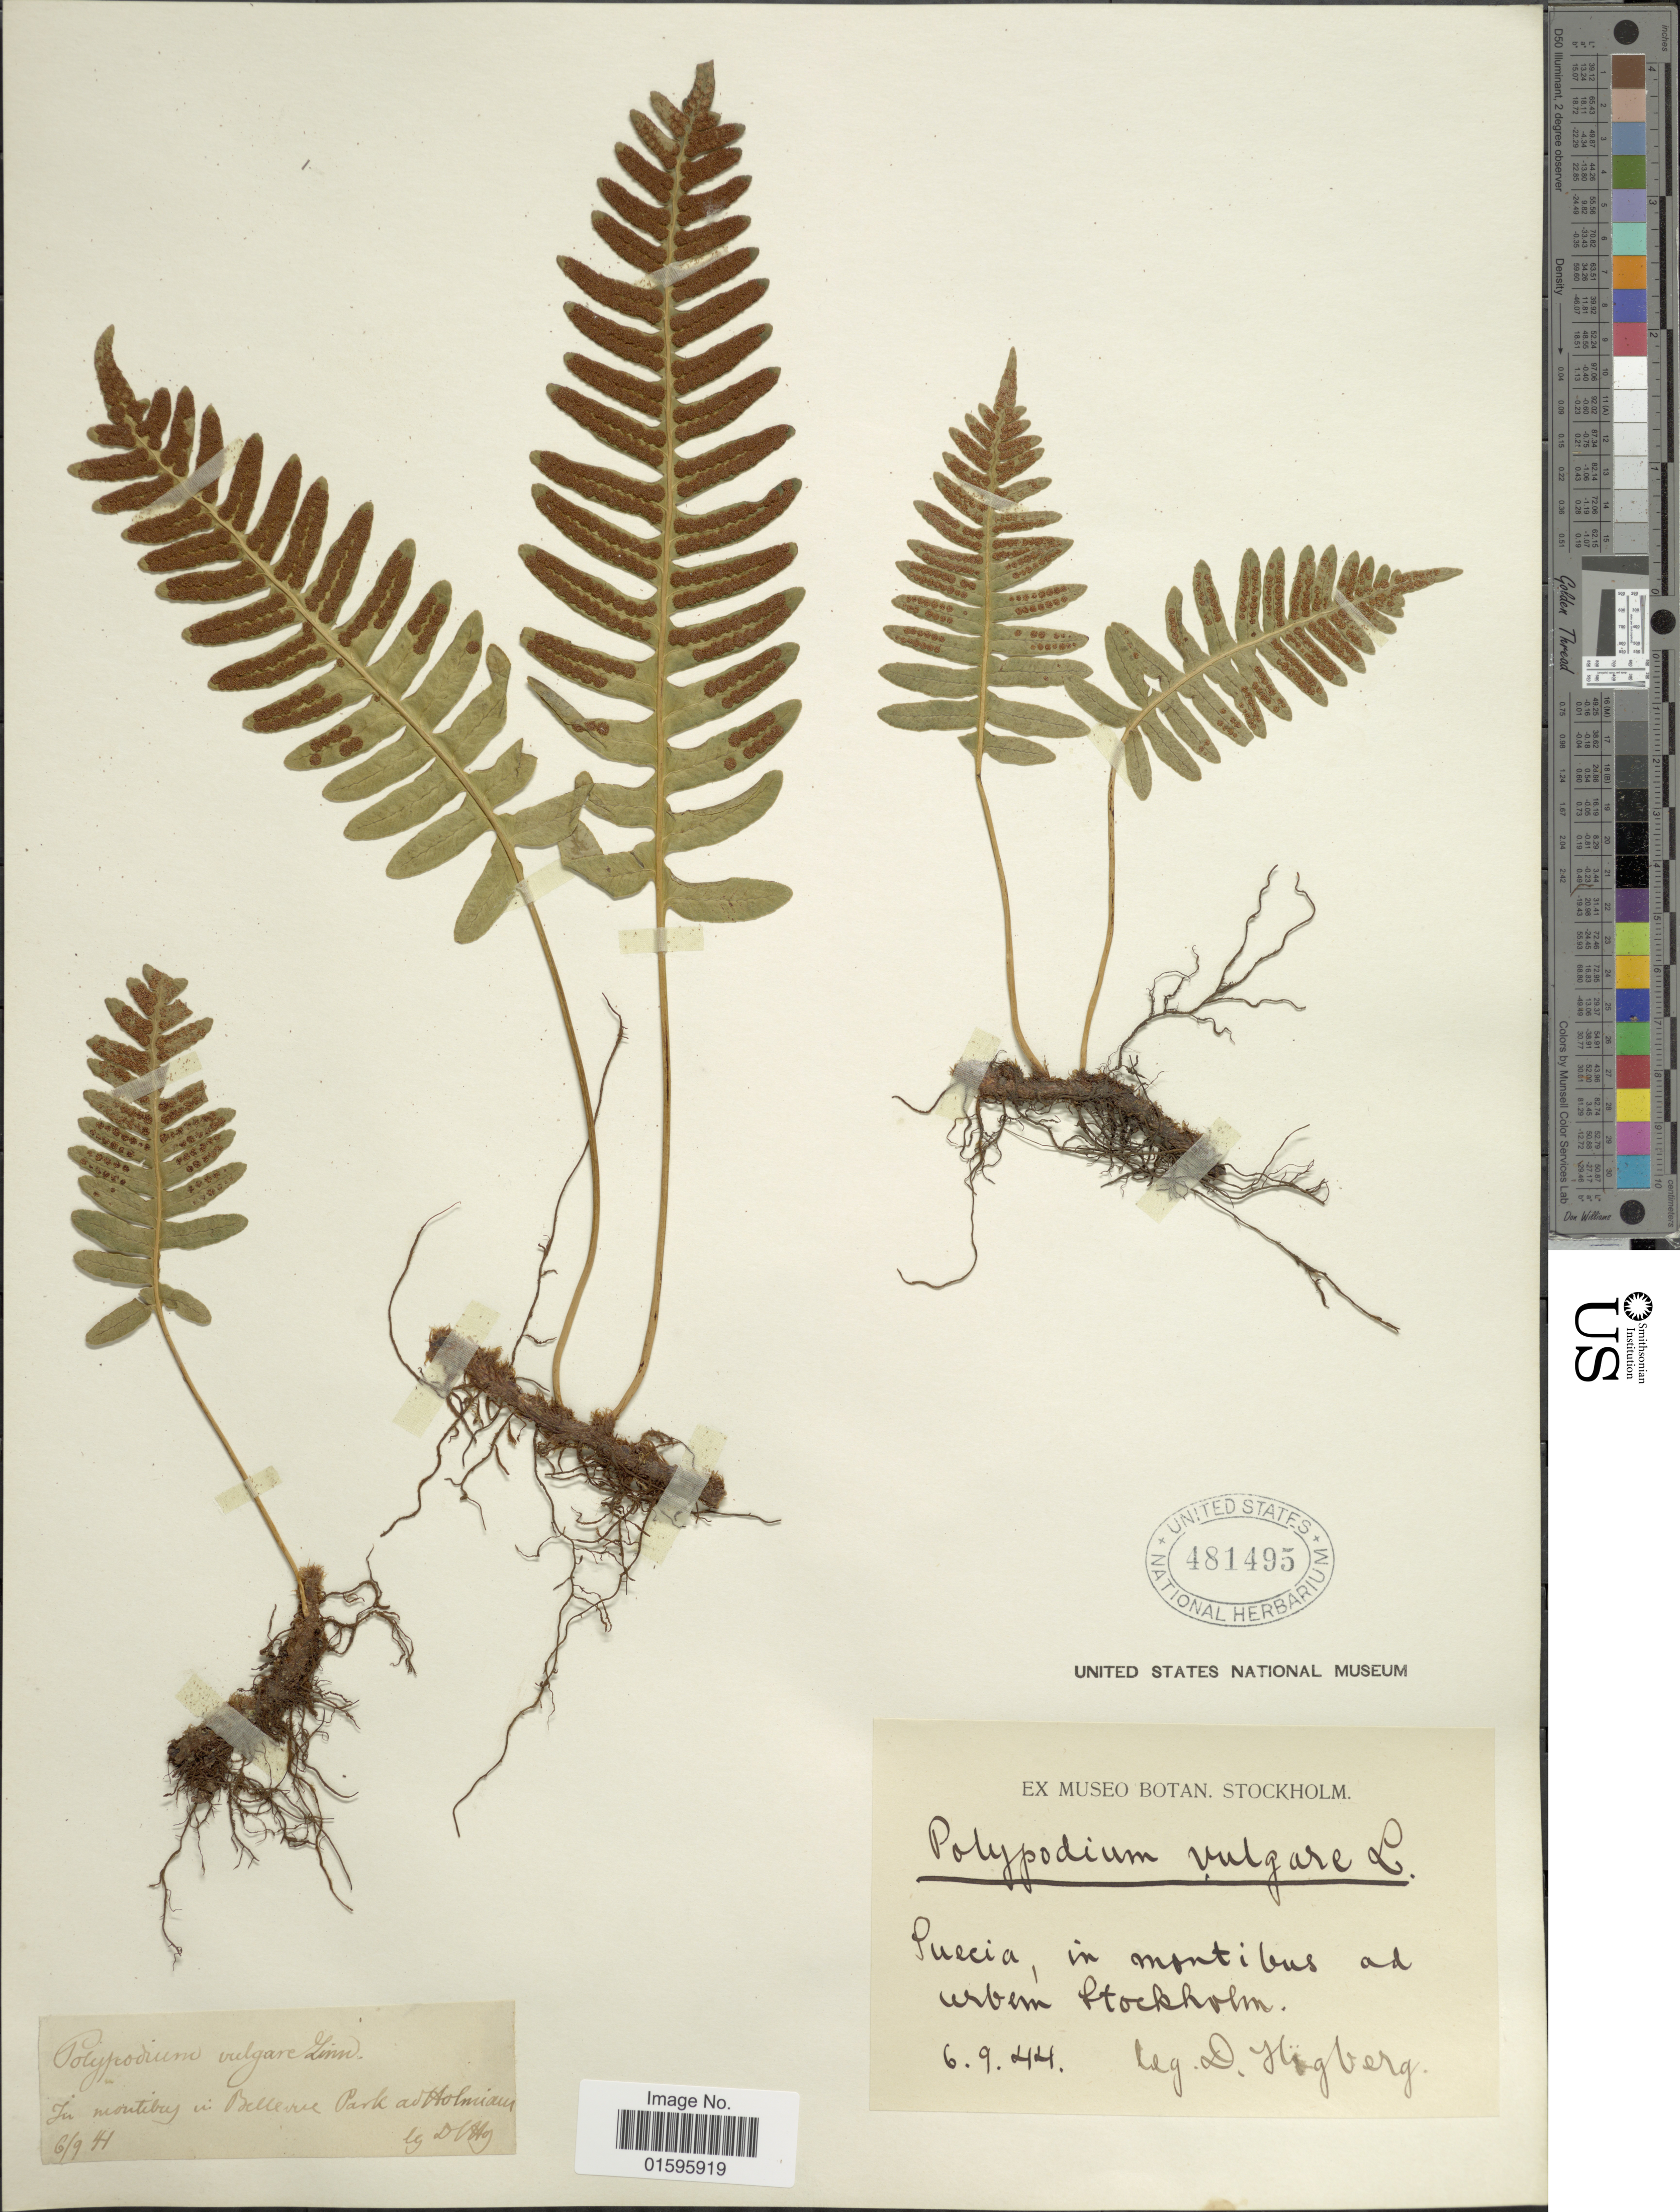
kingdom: Plantae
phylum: Tracheophyta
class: Polypodiopsida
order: Polypodiales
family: Polypodiaceae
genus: Polypodium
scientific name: Polypodium vulgare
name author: L.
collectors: D. Högberg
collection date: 1944-06-09 or 1944-09-06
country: Sweden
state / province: Stockholm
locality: Bellevue Park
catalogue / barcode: US 481495